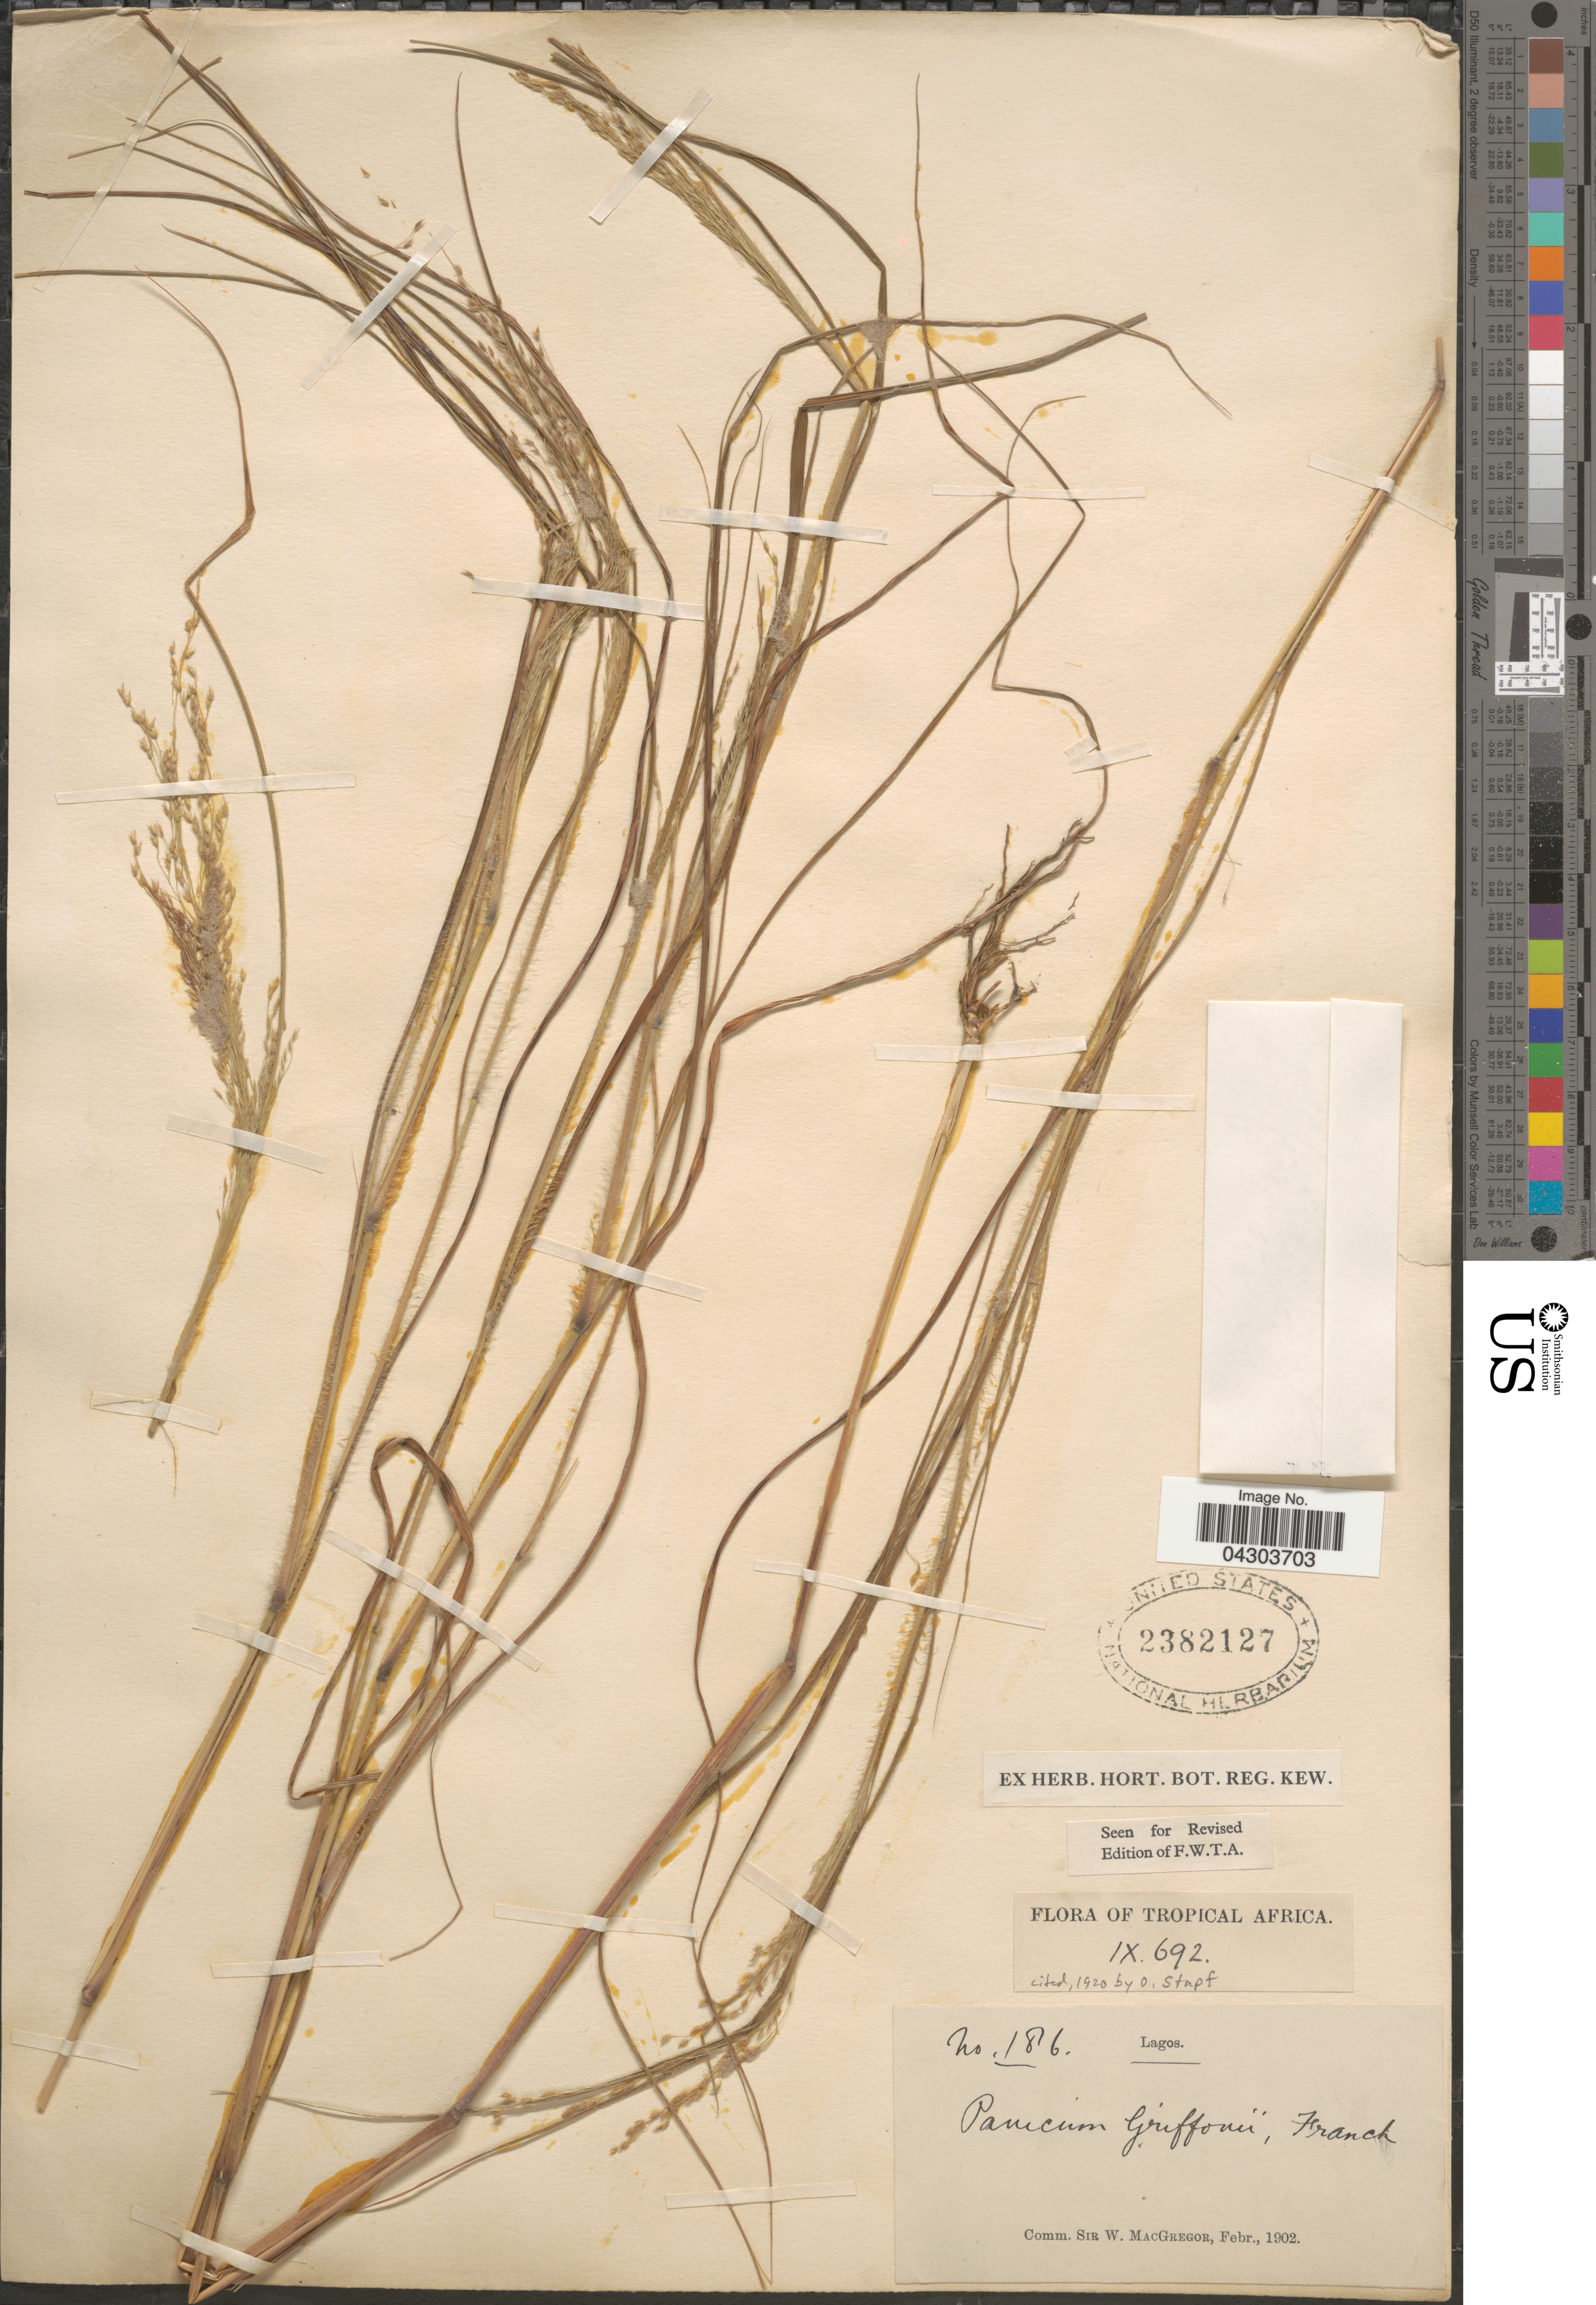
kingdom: Plantae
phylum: Tracheophyta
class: Liliopsida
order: Poales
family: Poaceae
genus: Panicum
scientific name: Panicum griffonii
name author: Franch.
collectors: ex herb. Hort. Reg. Kew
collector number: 186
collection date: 1902-02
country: Nigeria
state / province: Lagos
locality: Tropical Africa.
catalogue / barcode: US 2382127